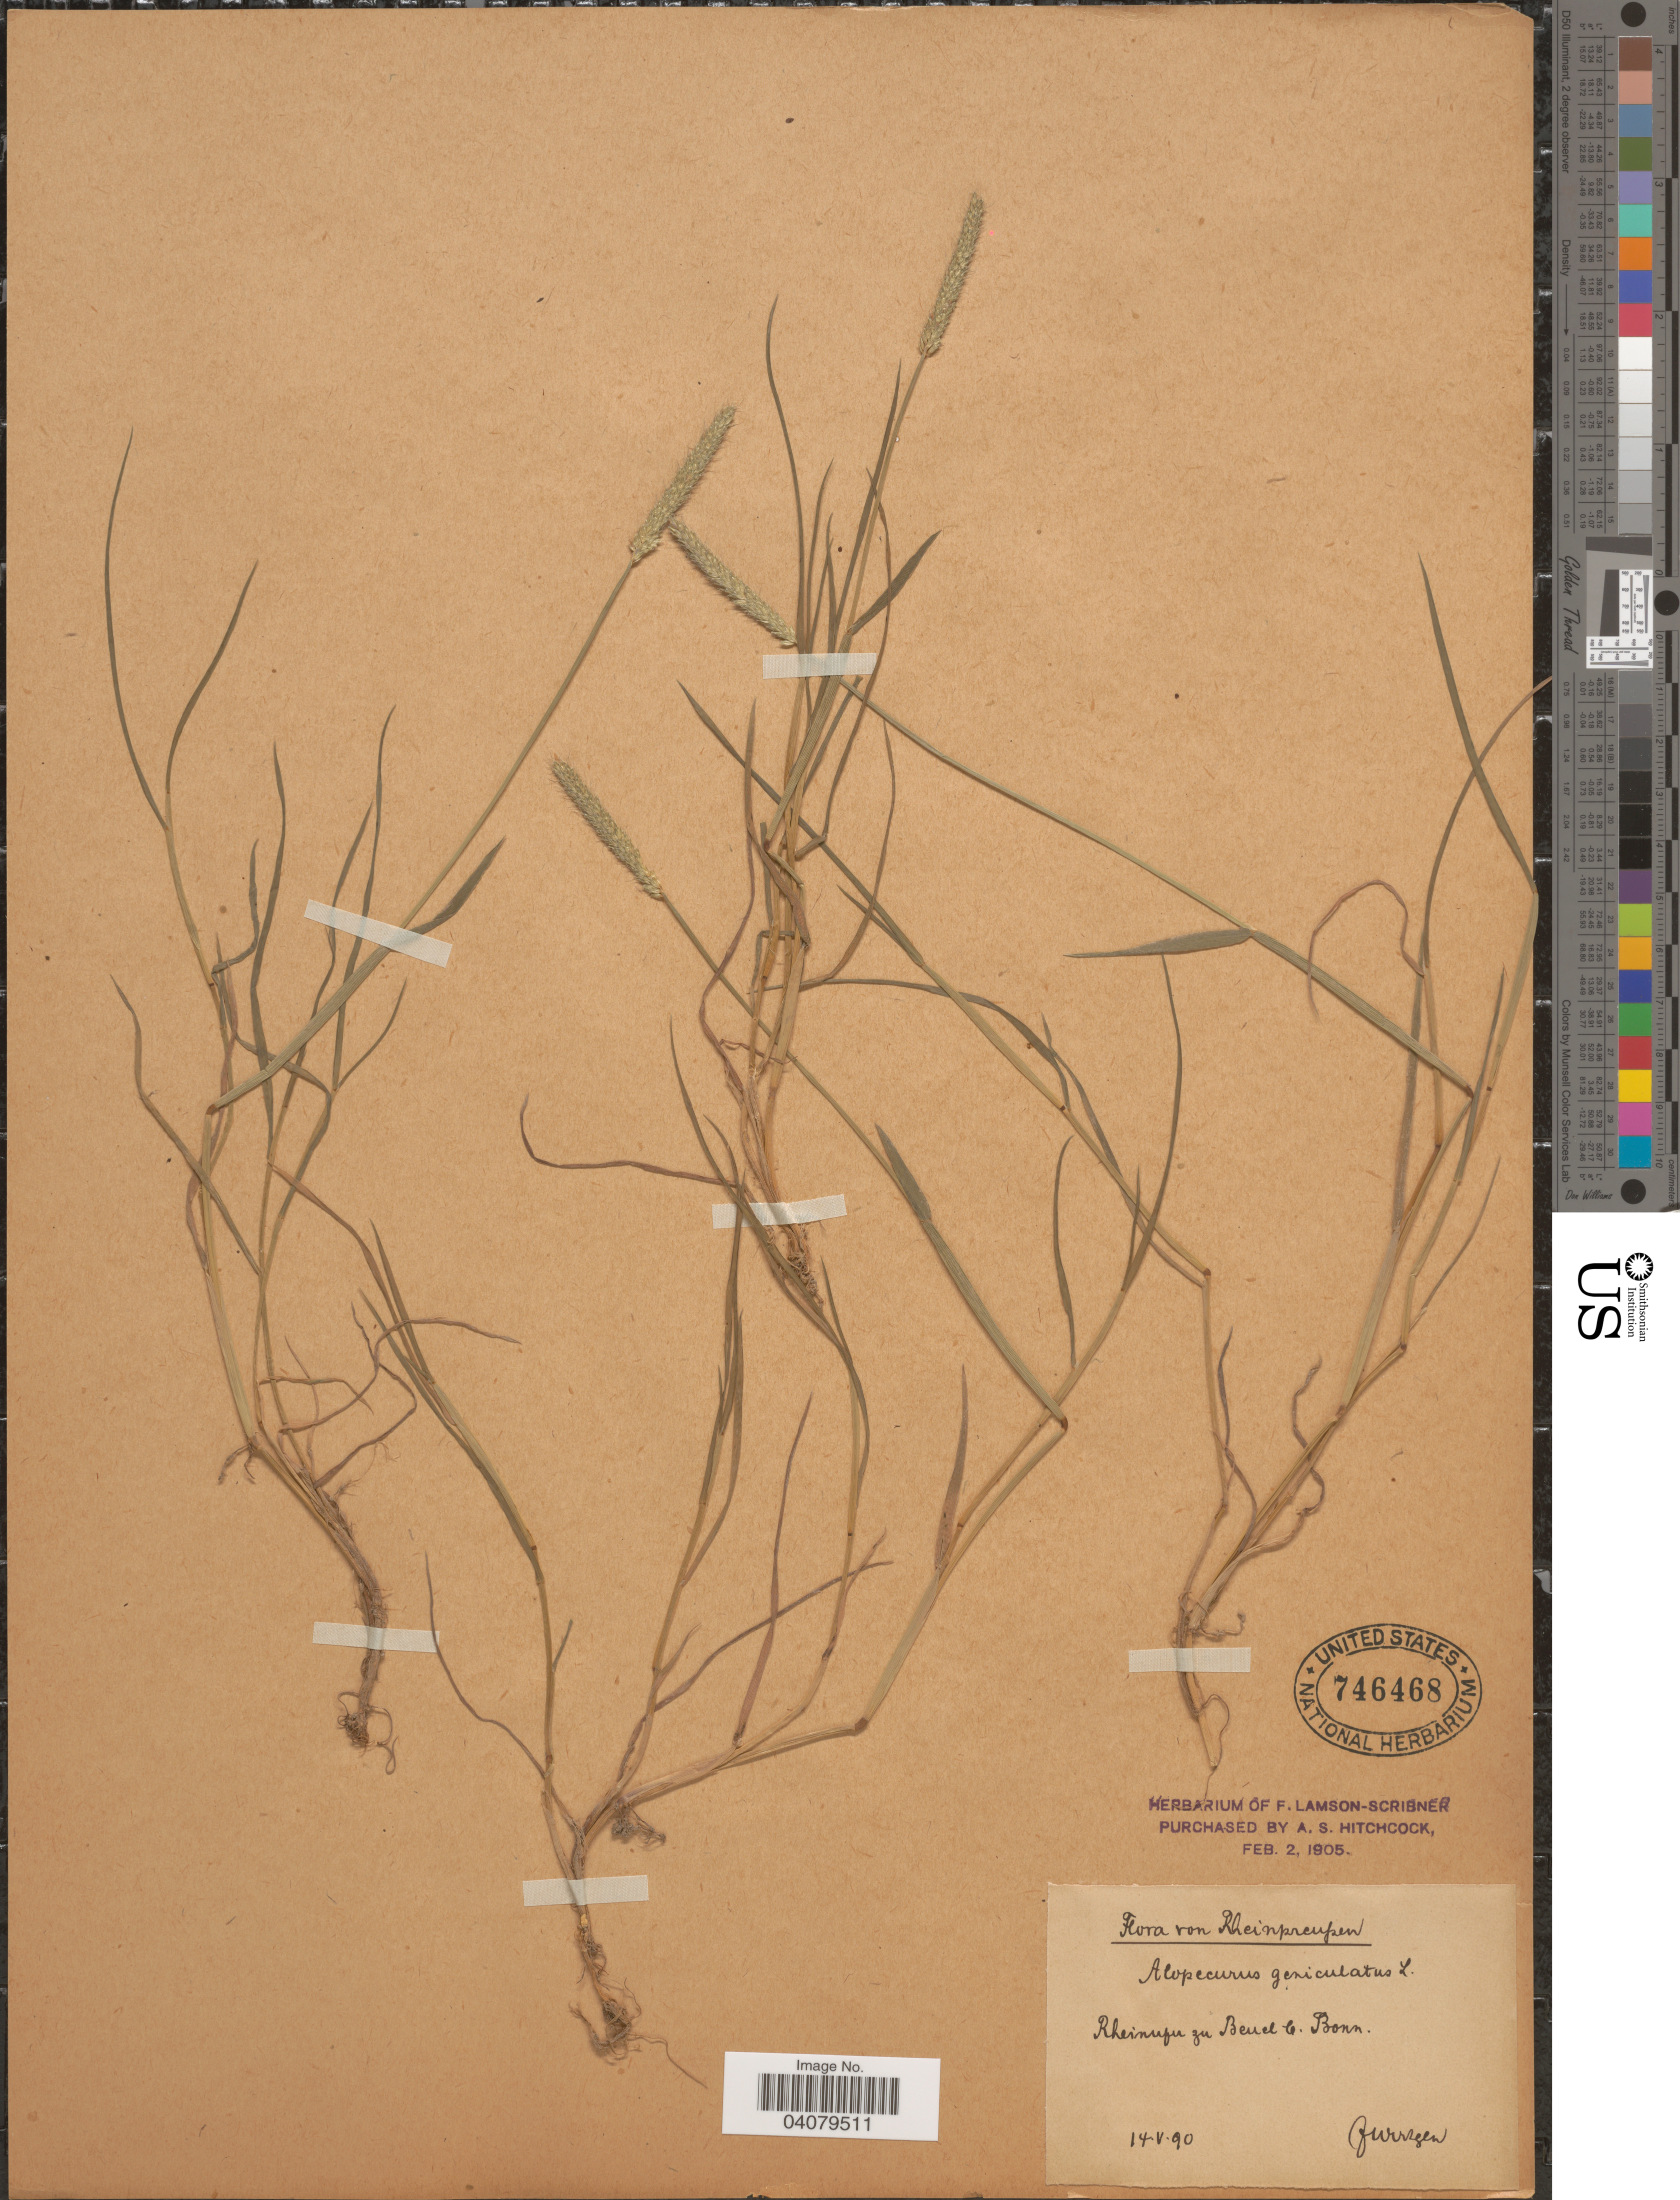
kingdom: Plantae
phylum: Tracheophyta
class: Liliopsida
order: Poales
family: Poaceae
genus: Alopecurus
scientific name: Alopecurus geniculatus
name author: L.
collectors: F. Wirtgen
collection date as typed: Transcribed d/m/y: 14/5/90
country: Germany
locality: Rheinpreussen. Rheinufer zu Beuel b. Bonn.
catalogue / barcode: US 746468